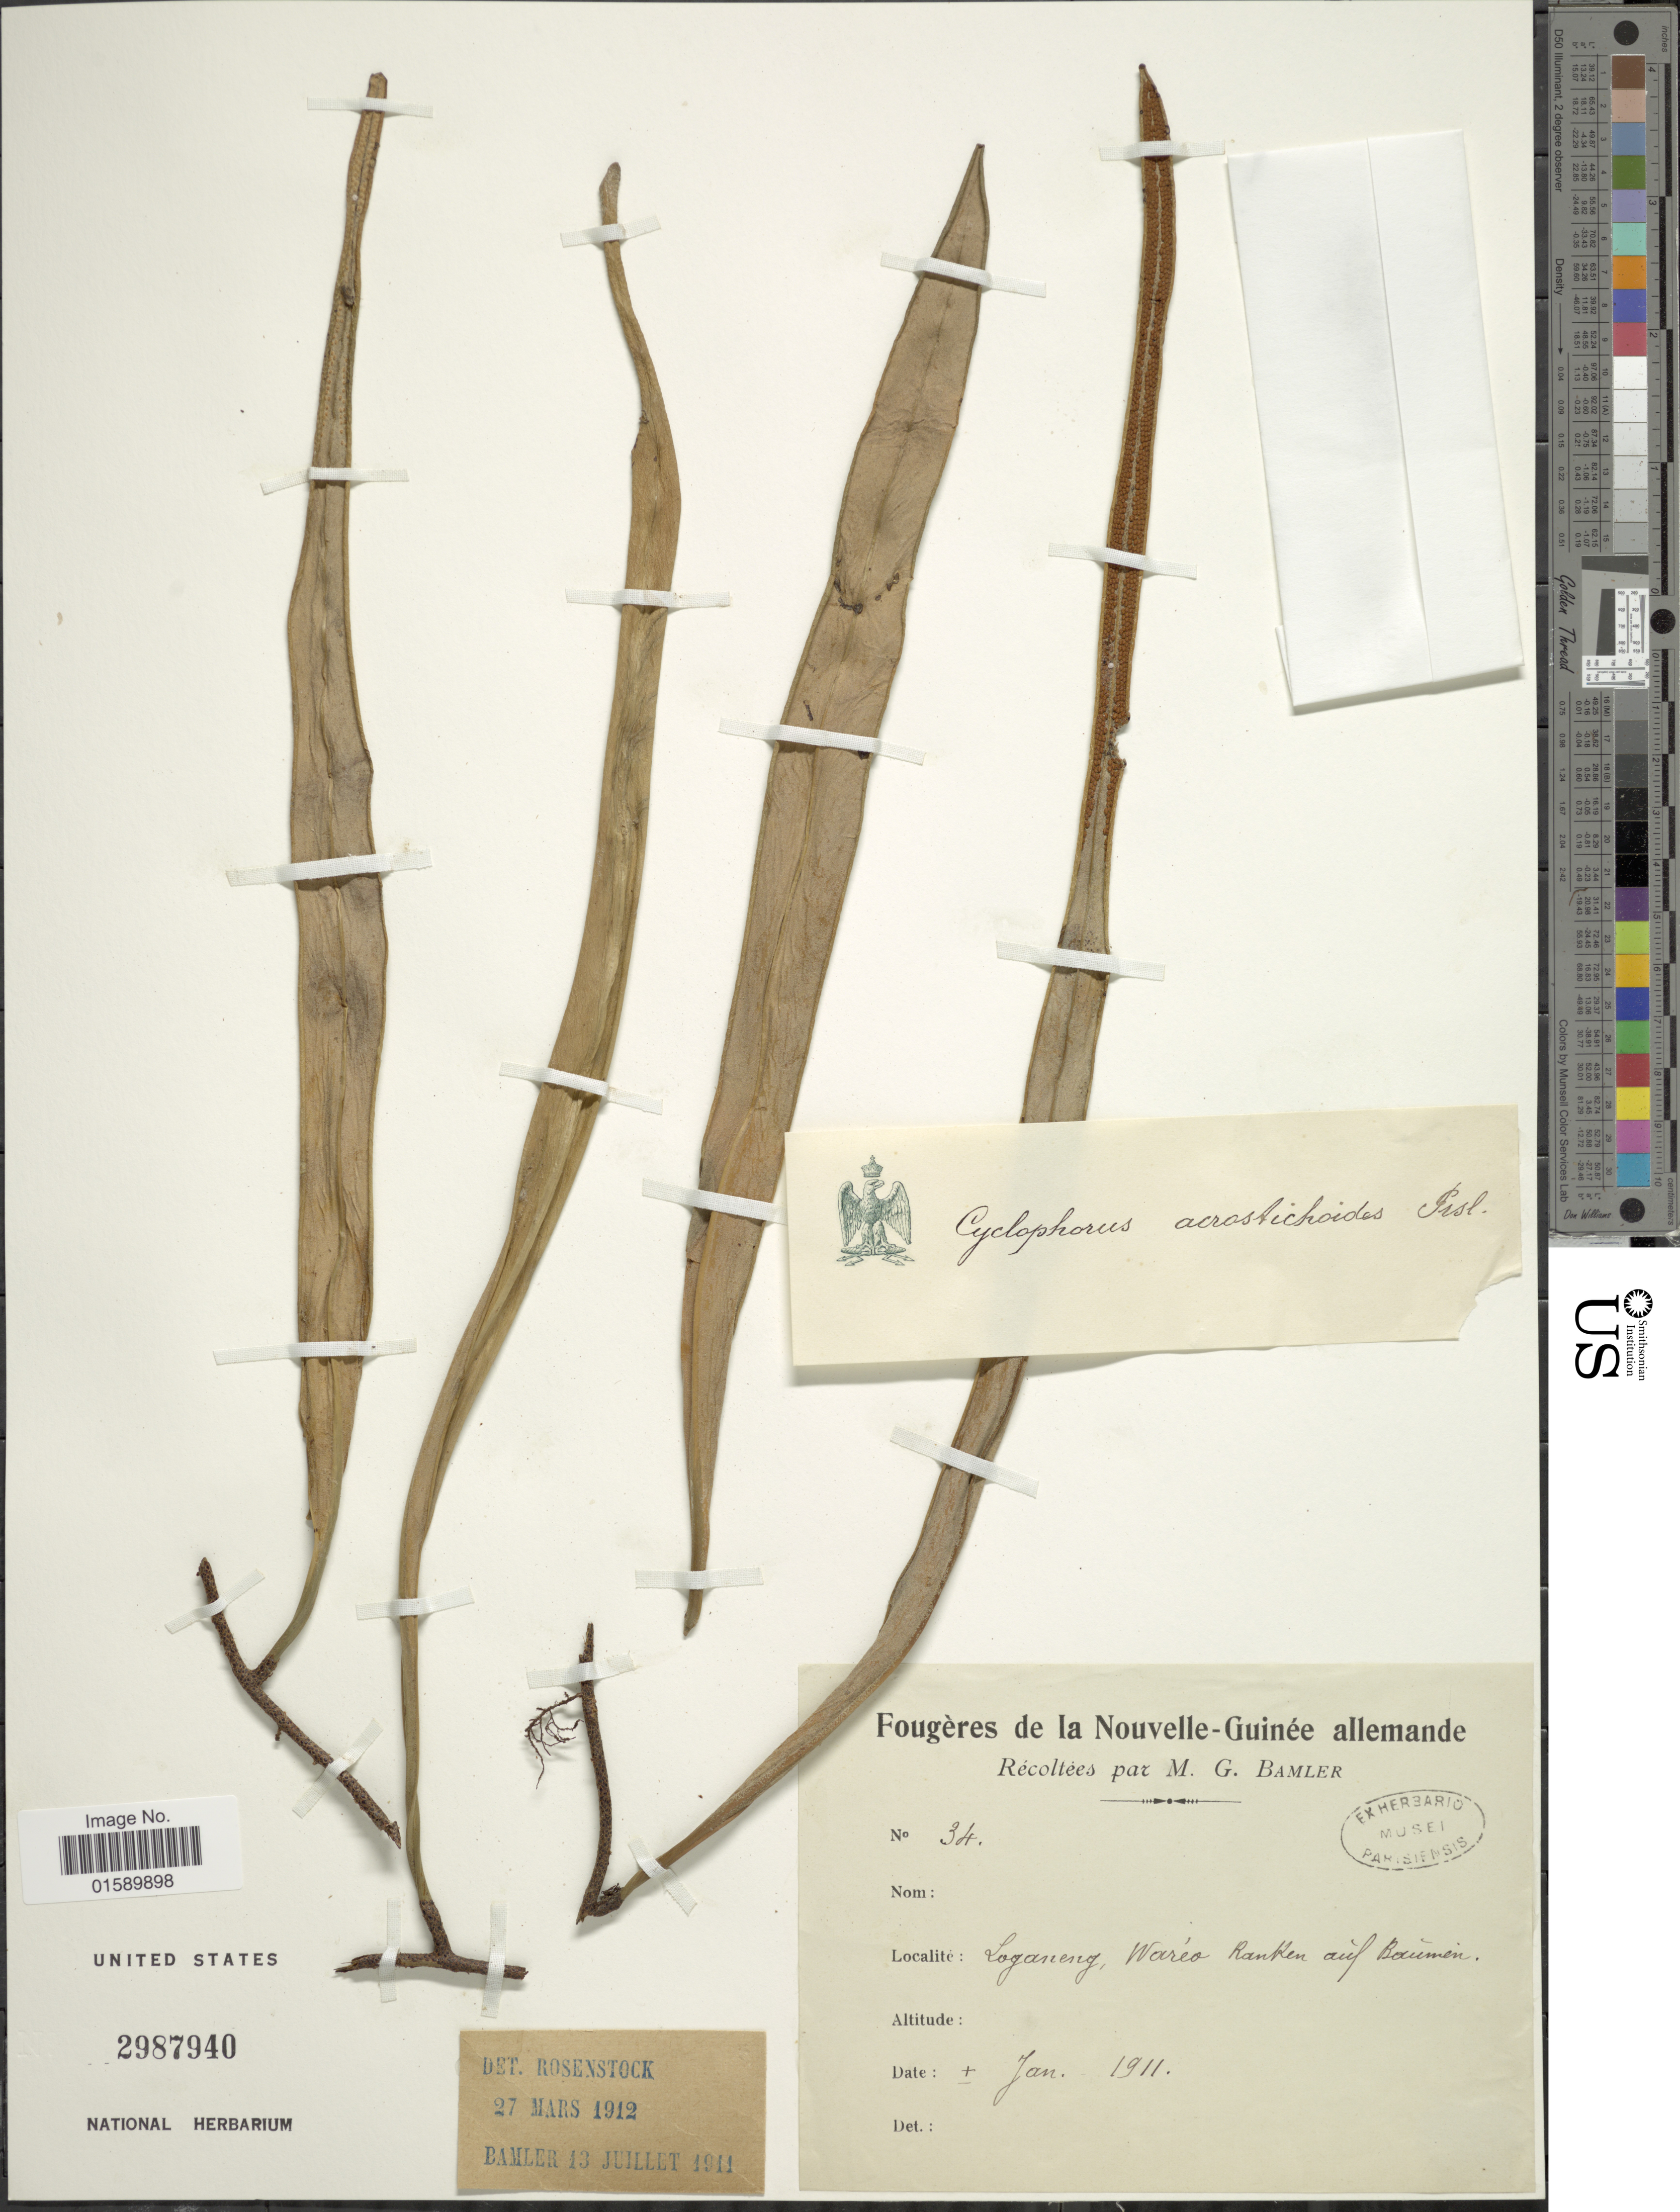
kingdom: Plantae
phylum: Tracheophyta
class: Polypodiopsida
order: Polypodiales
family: Polypodiaceae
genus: Pyrrosia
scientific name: Pyrrosia sp.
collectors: G. Bamler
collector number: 34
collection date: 1911-01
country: Papua New Guinea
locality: Loganeng, Wareo Ranken auf Baumen.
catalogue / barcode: US 2987940